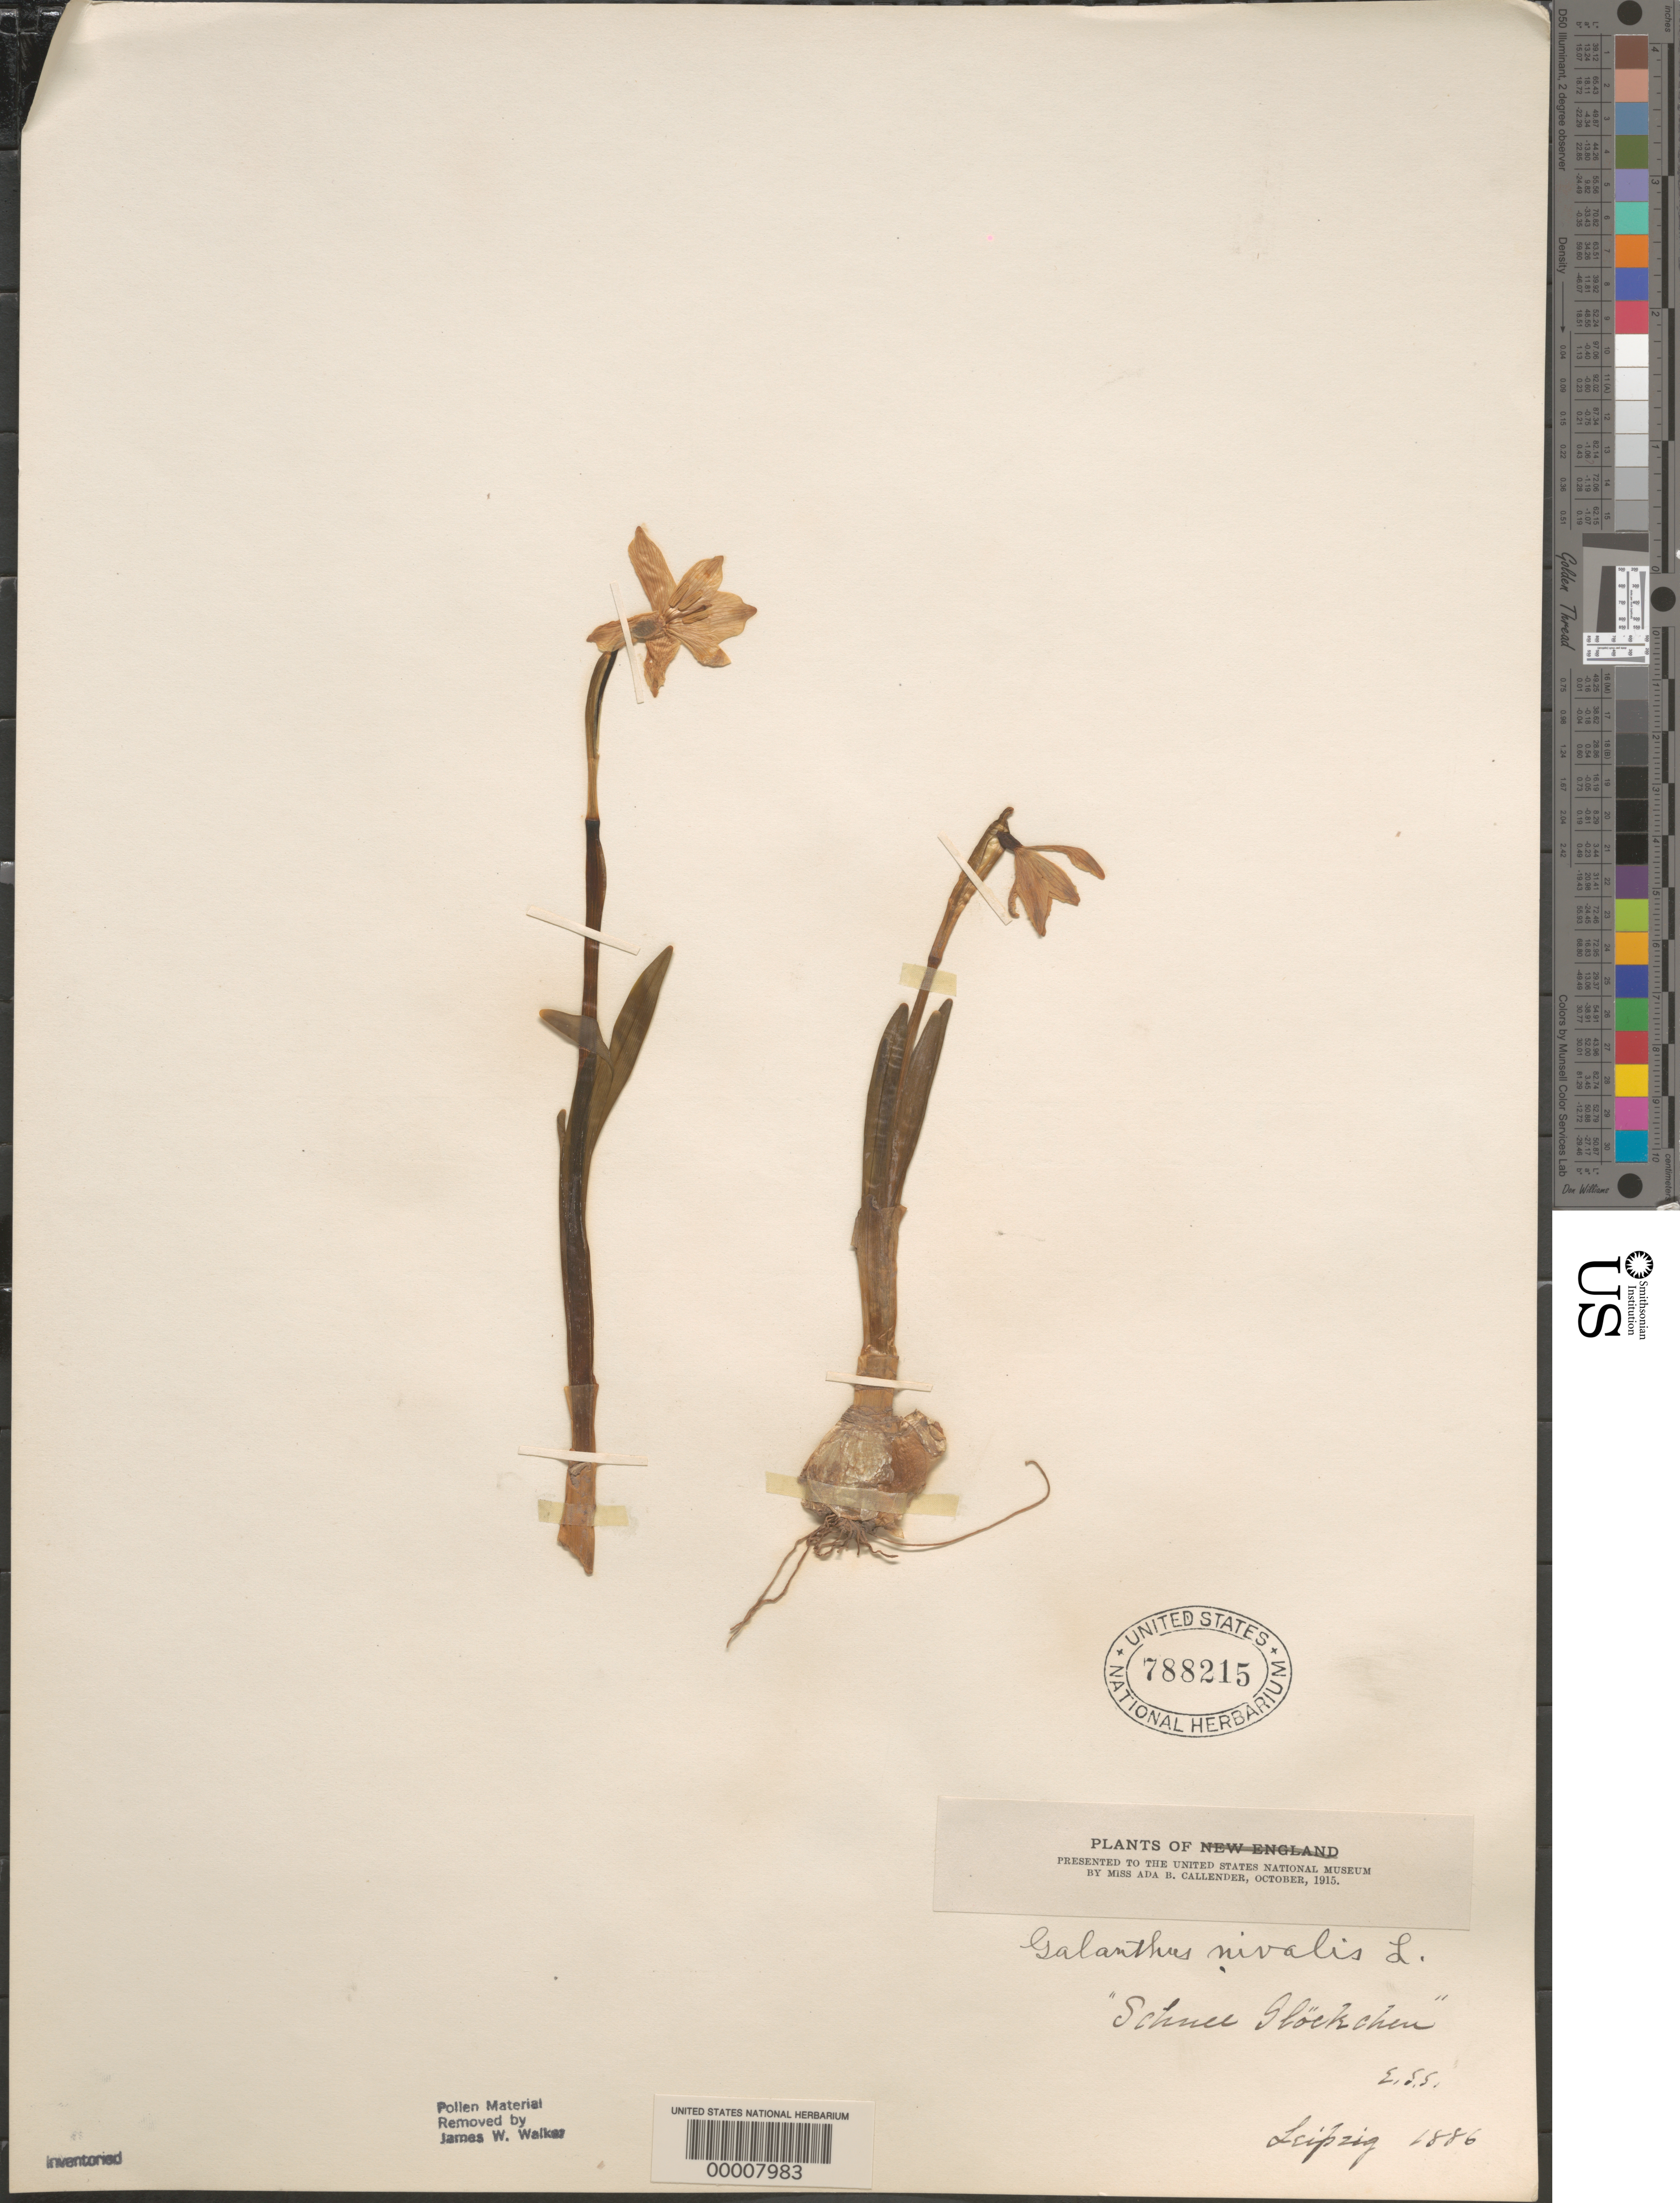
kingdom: Plantae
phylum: Tracheophyta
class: Liliopsida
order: Asparagales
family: Amaryllidaceae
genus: Galanthus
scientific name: Galanthus nivalis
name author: L.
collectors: Ex herb. Schimper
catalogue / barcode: US 788215